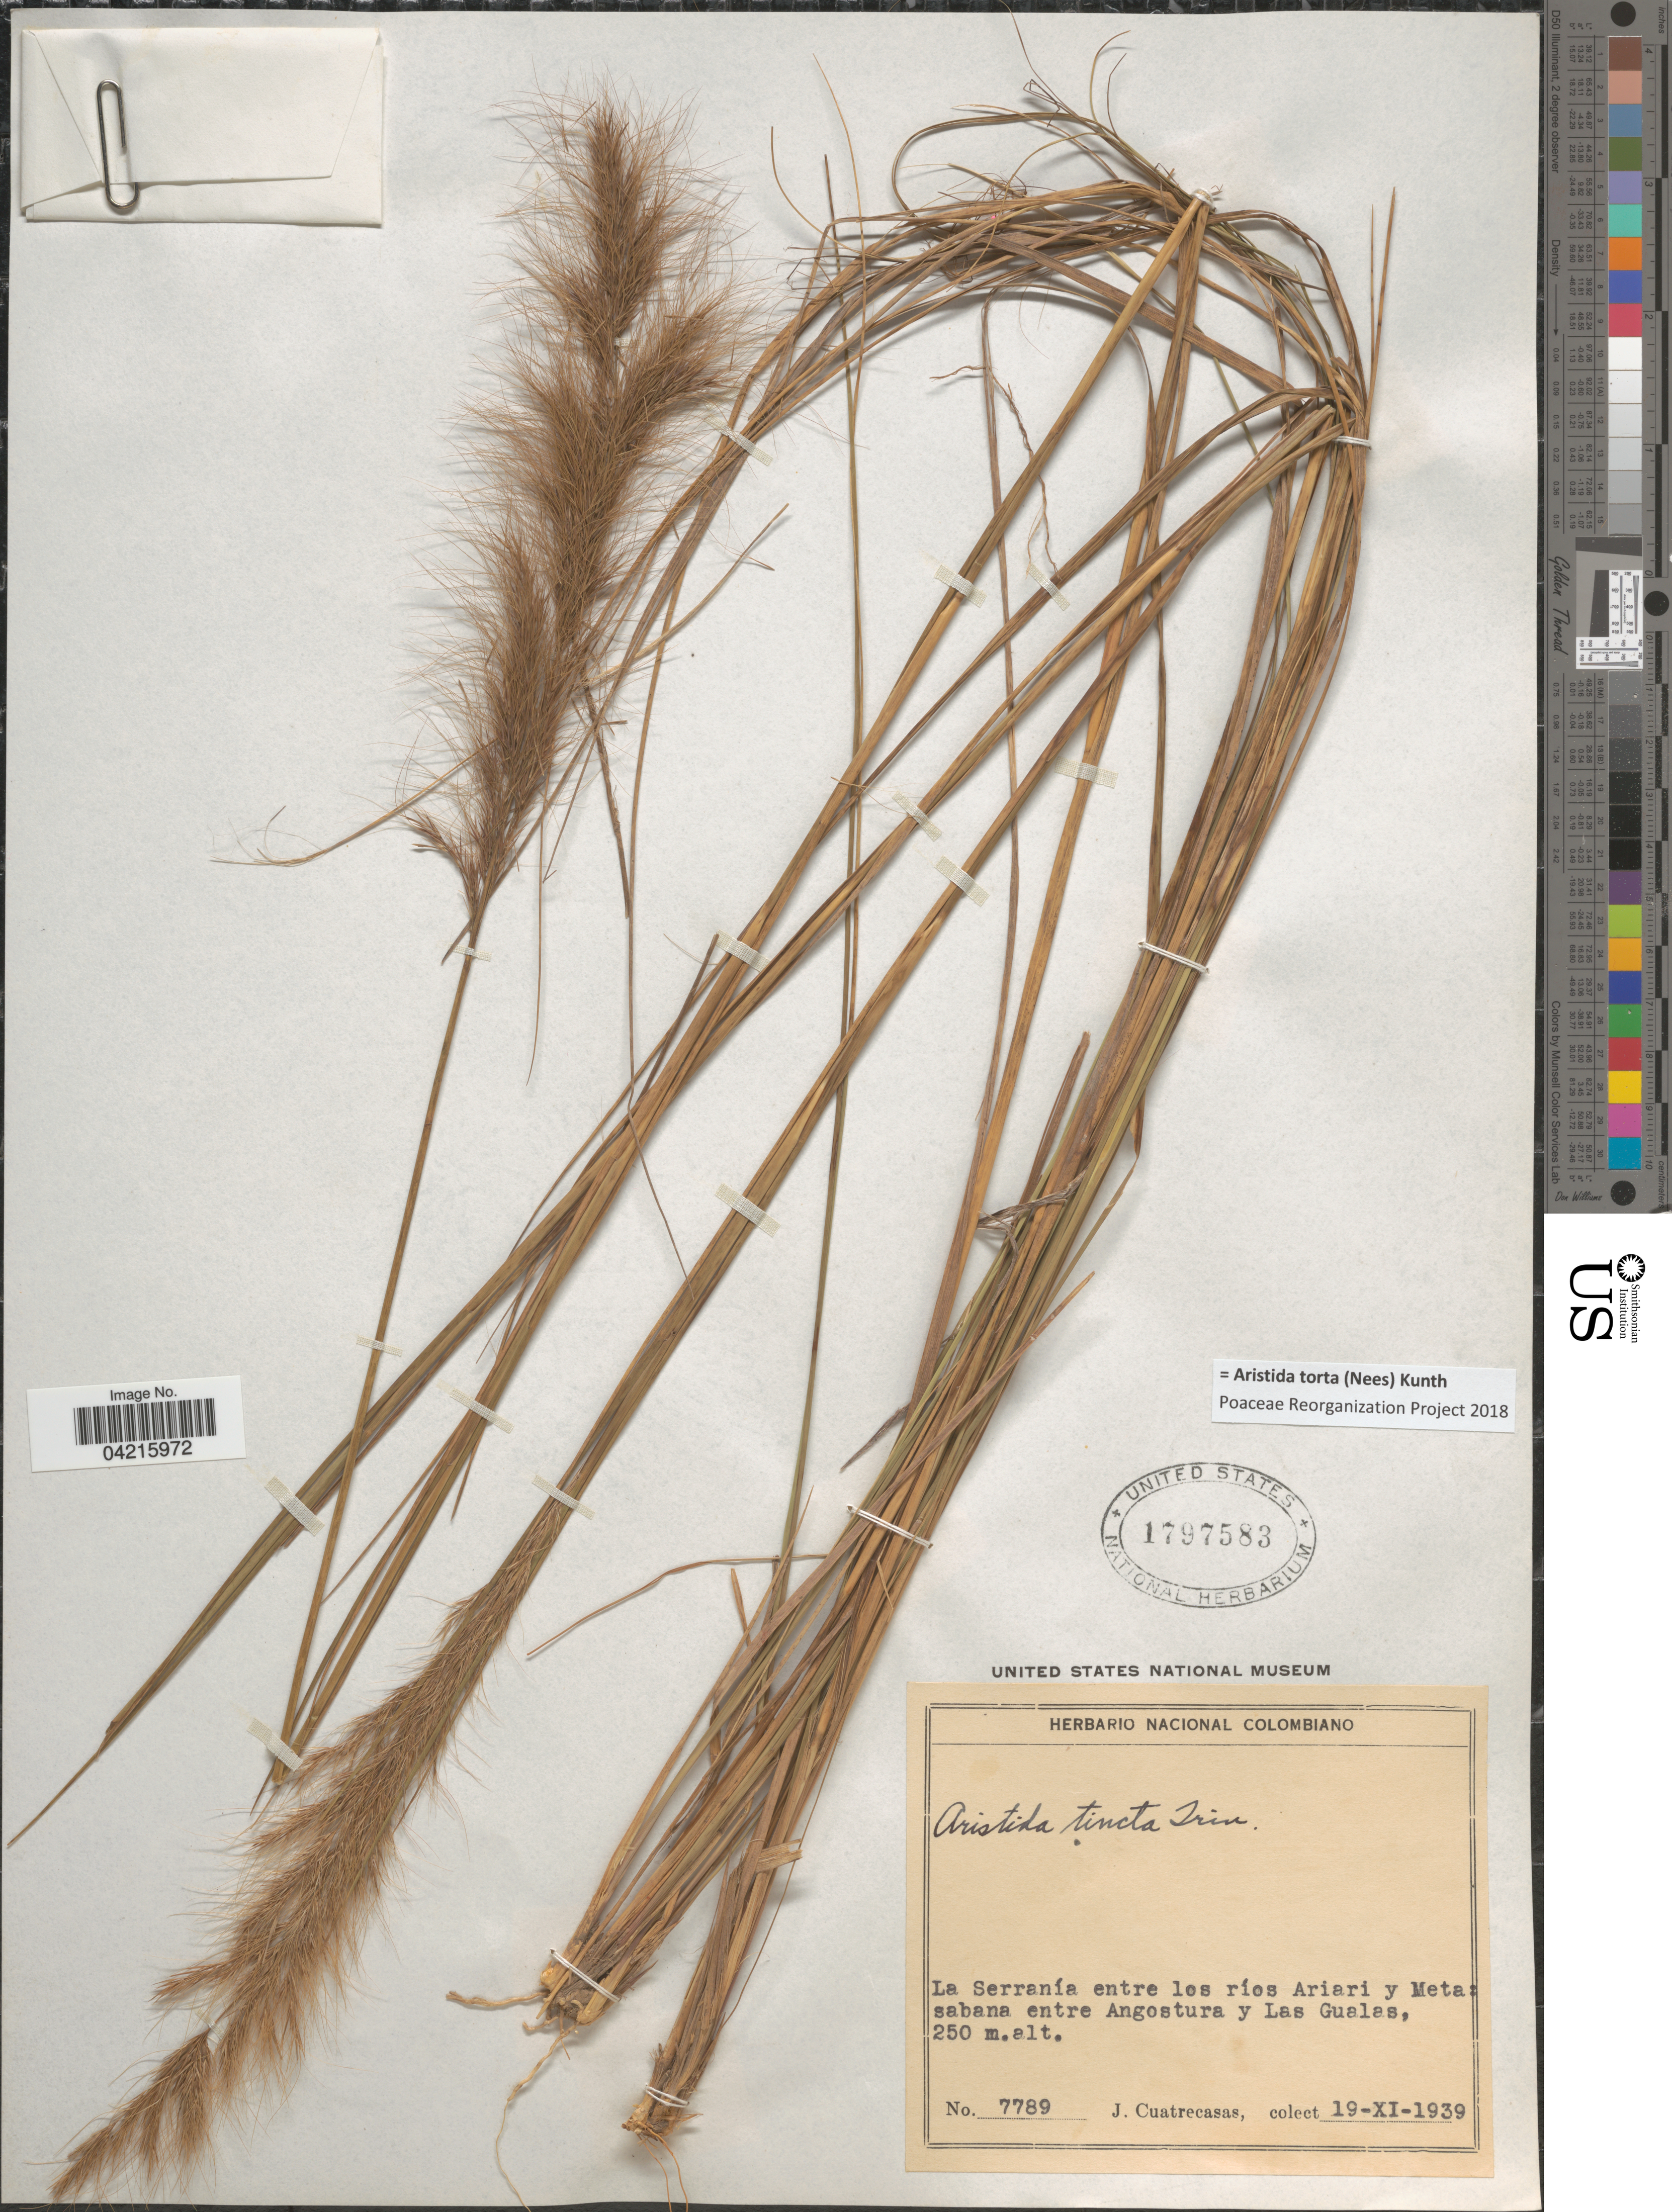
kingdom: Plantae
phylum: Tracheophyta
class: Liliopsida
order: Poales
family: Poaceae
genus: Aristida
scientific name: Aristida torta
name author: (Nees) Kunth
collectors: J. Cuatrecasas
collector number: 7789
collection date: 1939-11-19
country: Colombia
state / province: Meta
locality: La Serranía entre los ríos Ariari y Meta: sabana entre Angostura y Las Gualas.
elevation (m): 250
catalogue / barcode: US 1797583